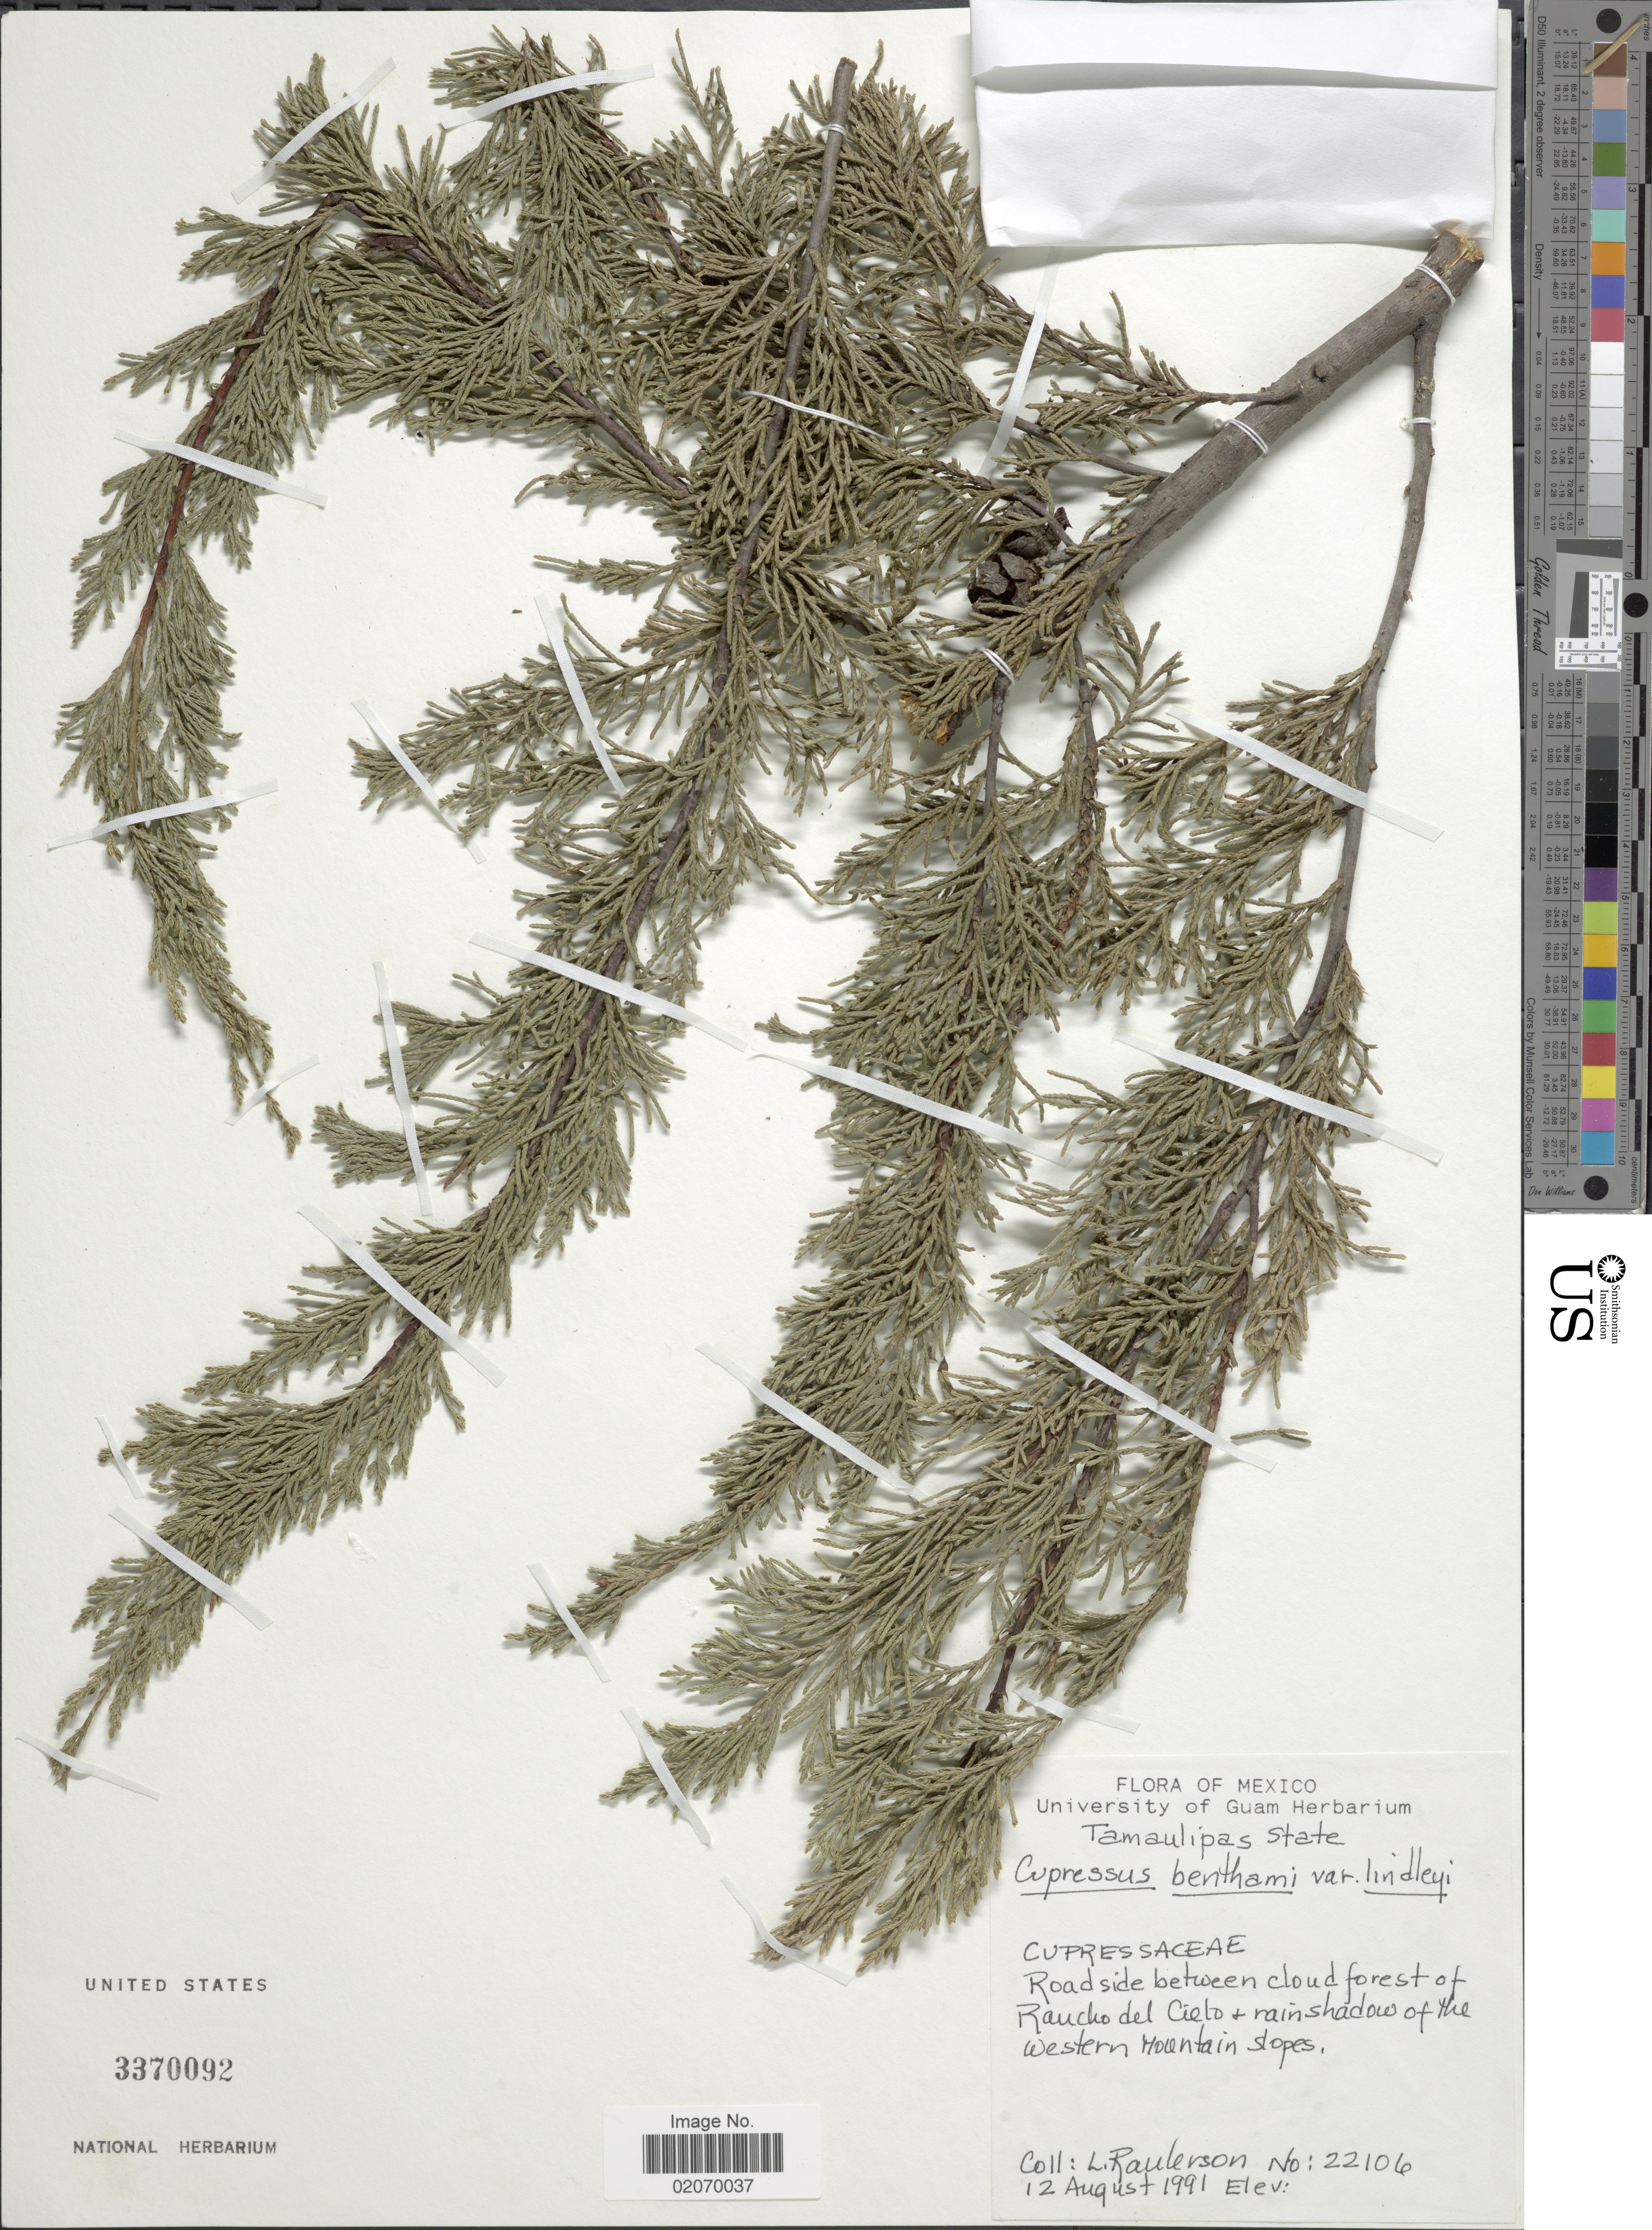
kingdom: Plantae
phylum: Tracheophyta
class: Pinopsida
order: Pinales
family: Cupressaceae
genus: Hesperocyparis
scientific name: Hesperocyparis lusitanica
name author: (Miller) Bartel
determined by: (US) Smithsonian Institution - National Museum of Natural History - Department of Botany (UNITED STATES)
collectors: L. Raulerson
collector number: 22106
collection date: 1991-08-12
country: Mexico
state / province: Tamaulipas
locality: Roadside between cloud forest of Rancho del Cielo + rainshadow of the Western Mountain slopes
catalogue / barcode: US 3370092